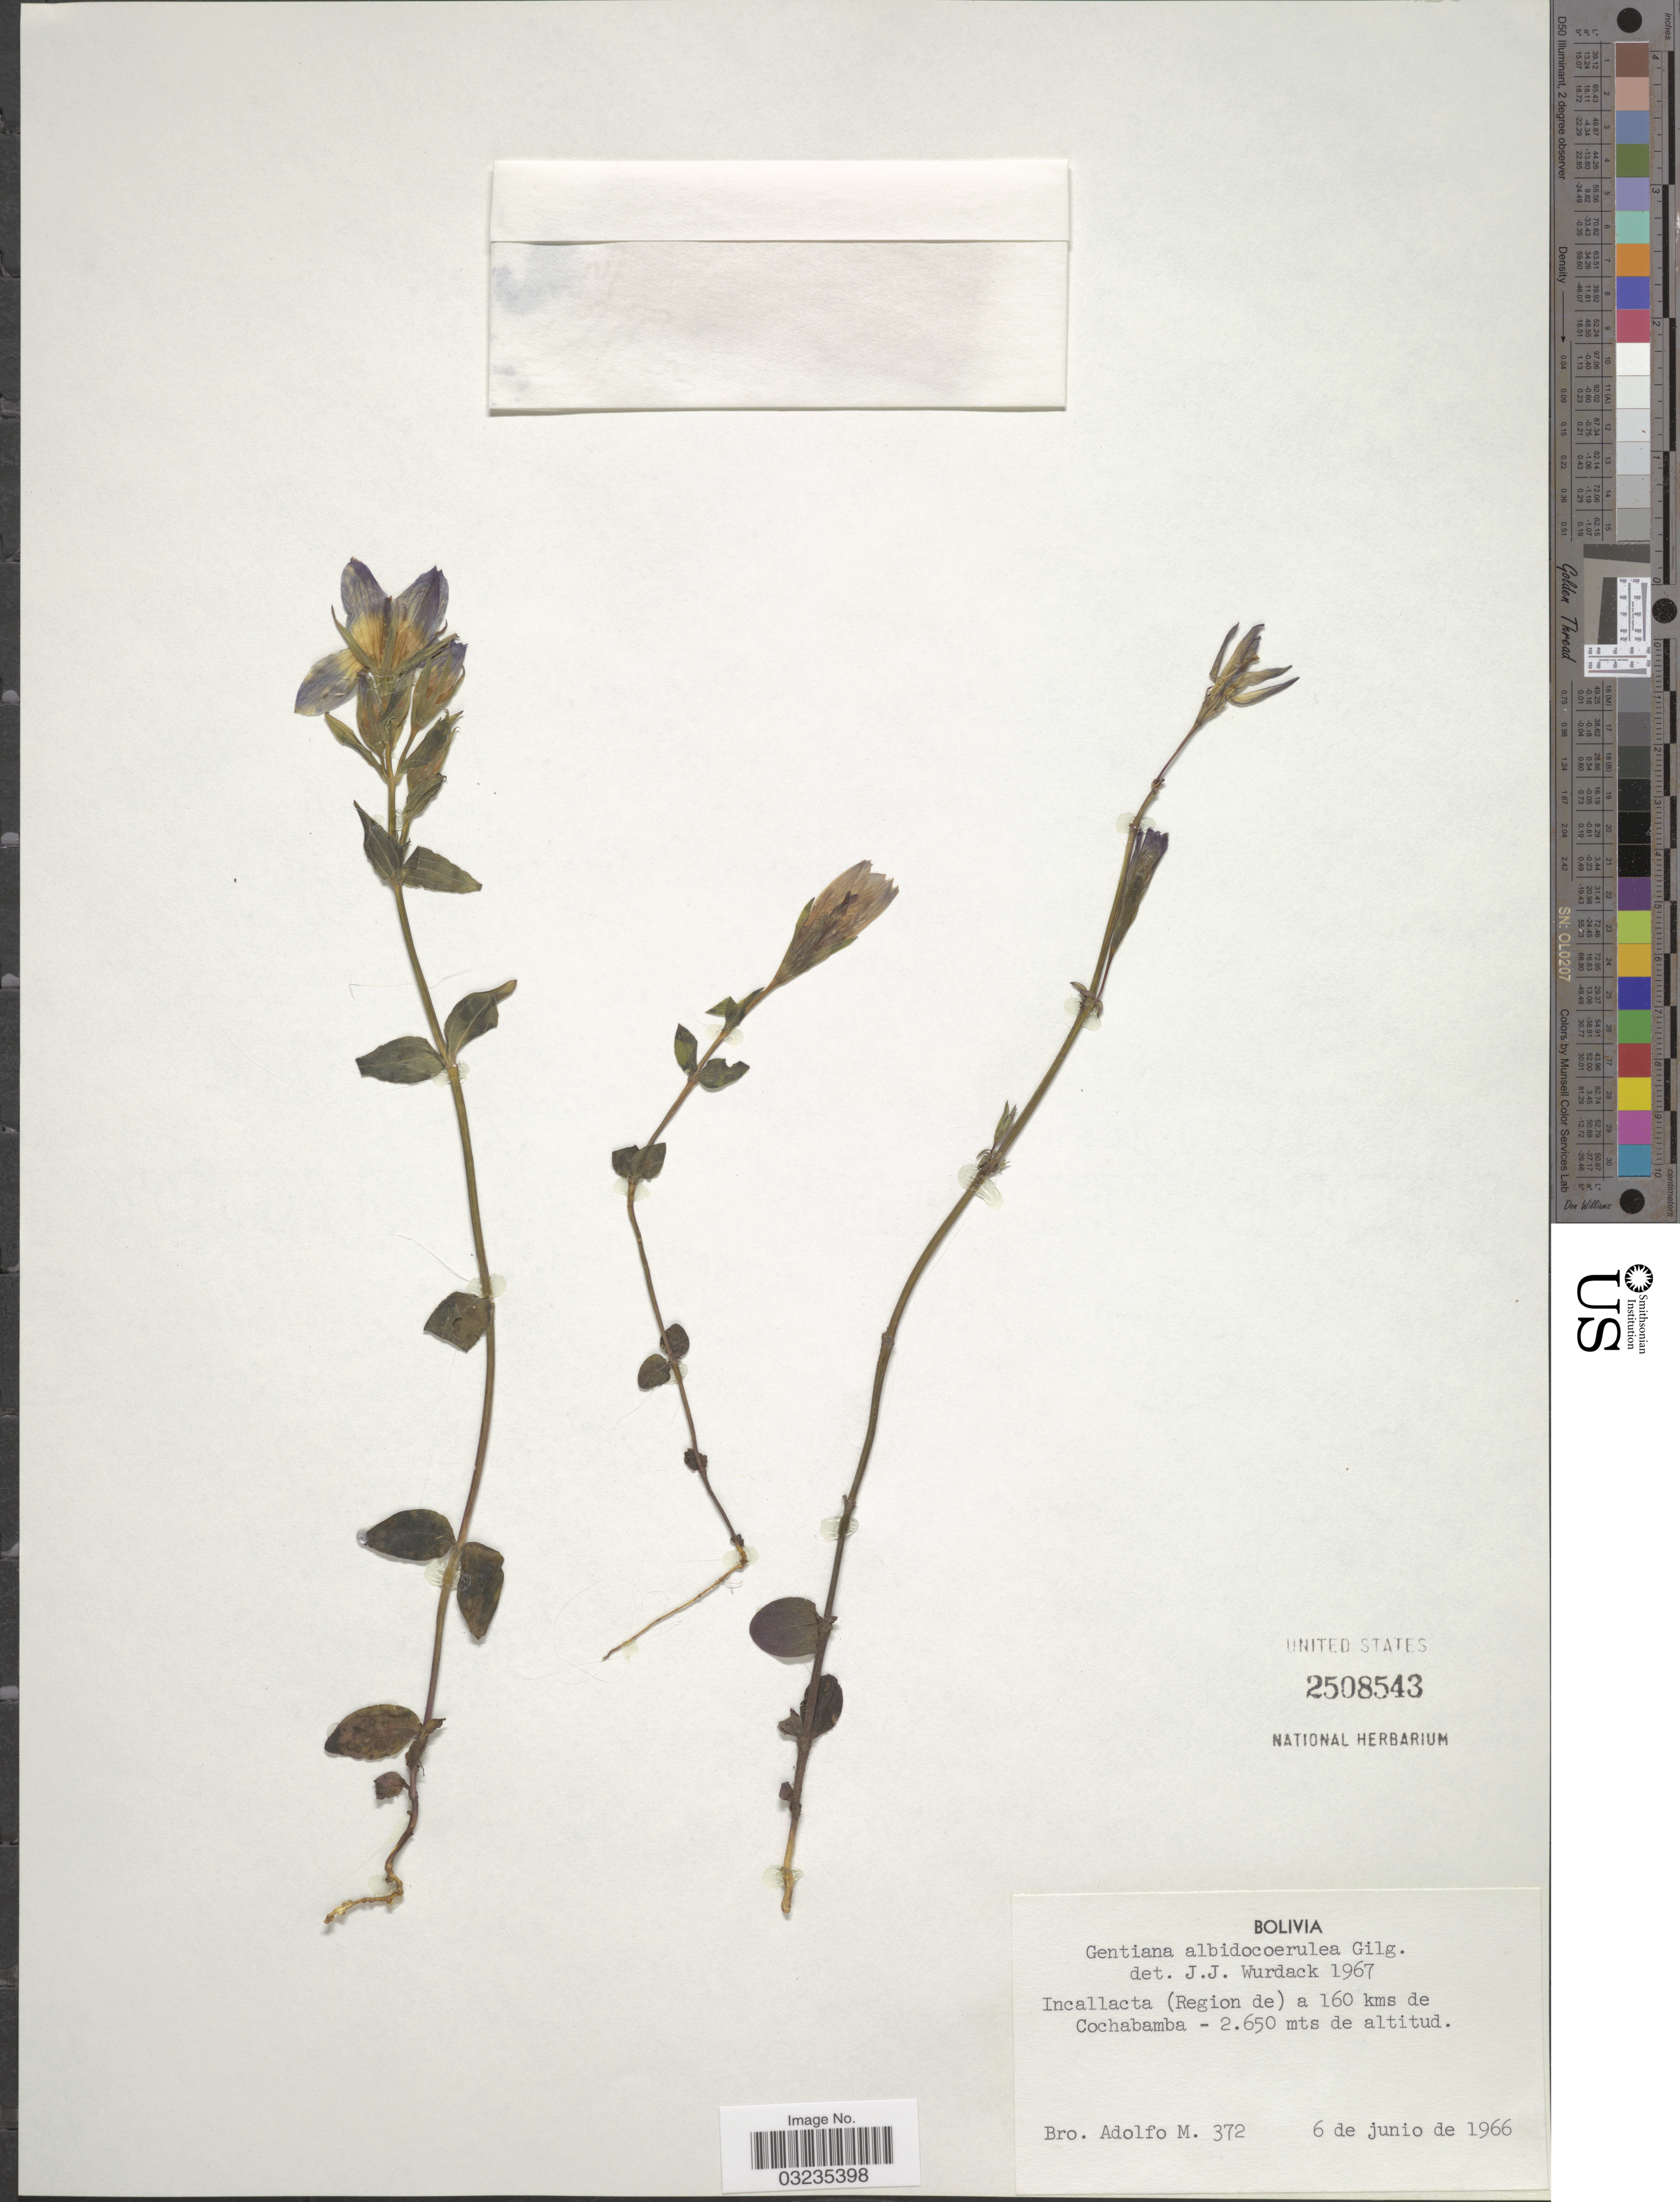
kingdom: Plantae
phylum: Tracheophyta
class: Magnoliopsida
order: Gentianales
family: Gentianaceae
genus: Gentiana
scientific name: Gentiana albido-coerulea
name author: Gilg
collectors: Bro. Adolfo M.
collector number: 372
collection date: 1966-06-06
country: Bolivia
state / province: Cochabamba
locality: Incallacta (Region de) a 160 kms de Cochabamba.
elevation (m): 2650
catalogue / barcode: US 2508543